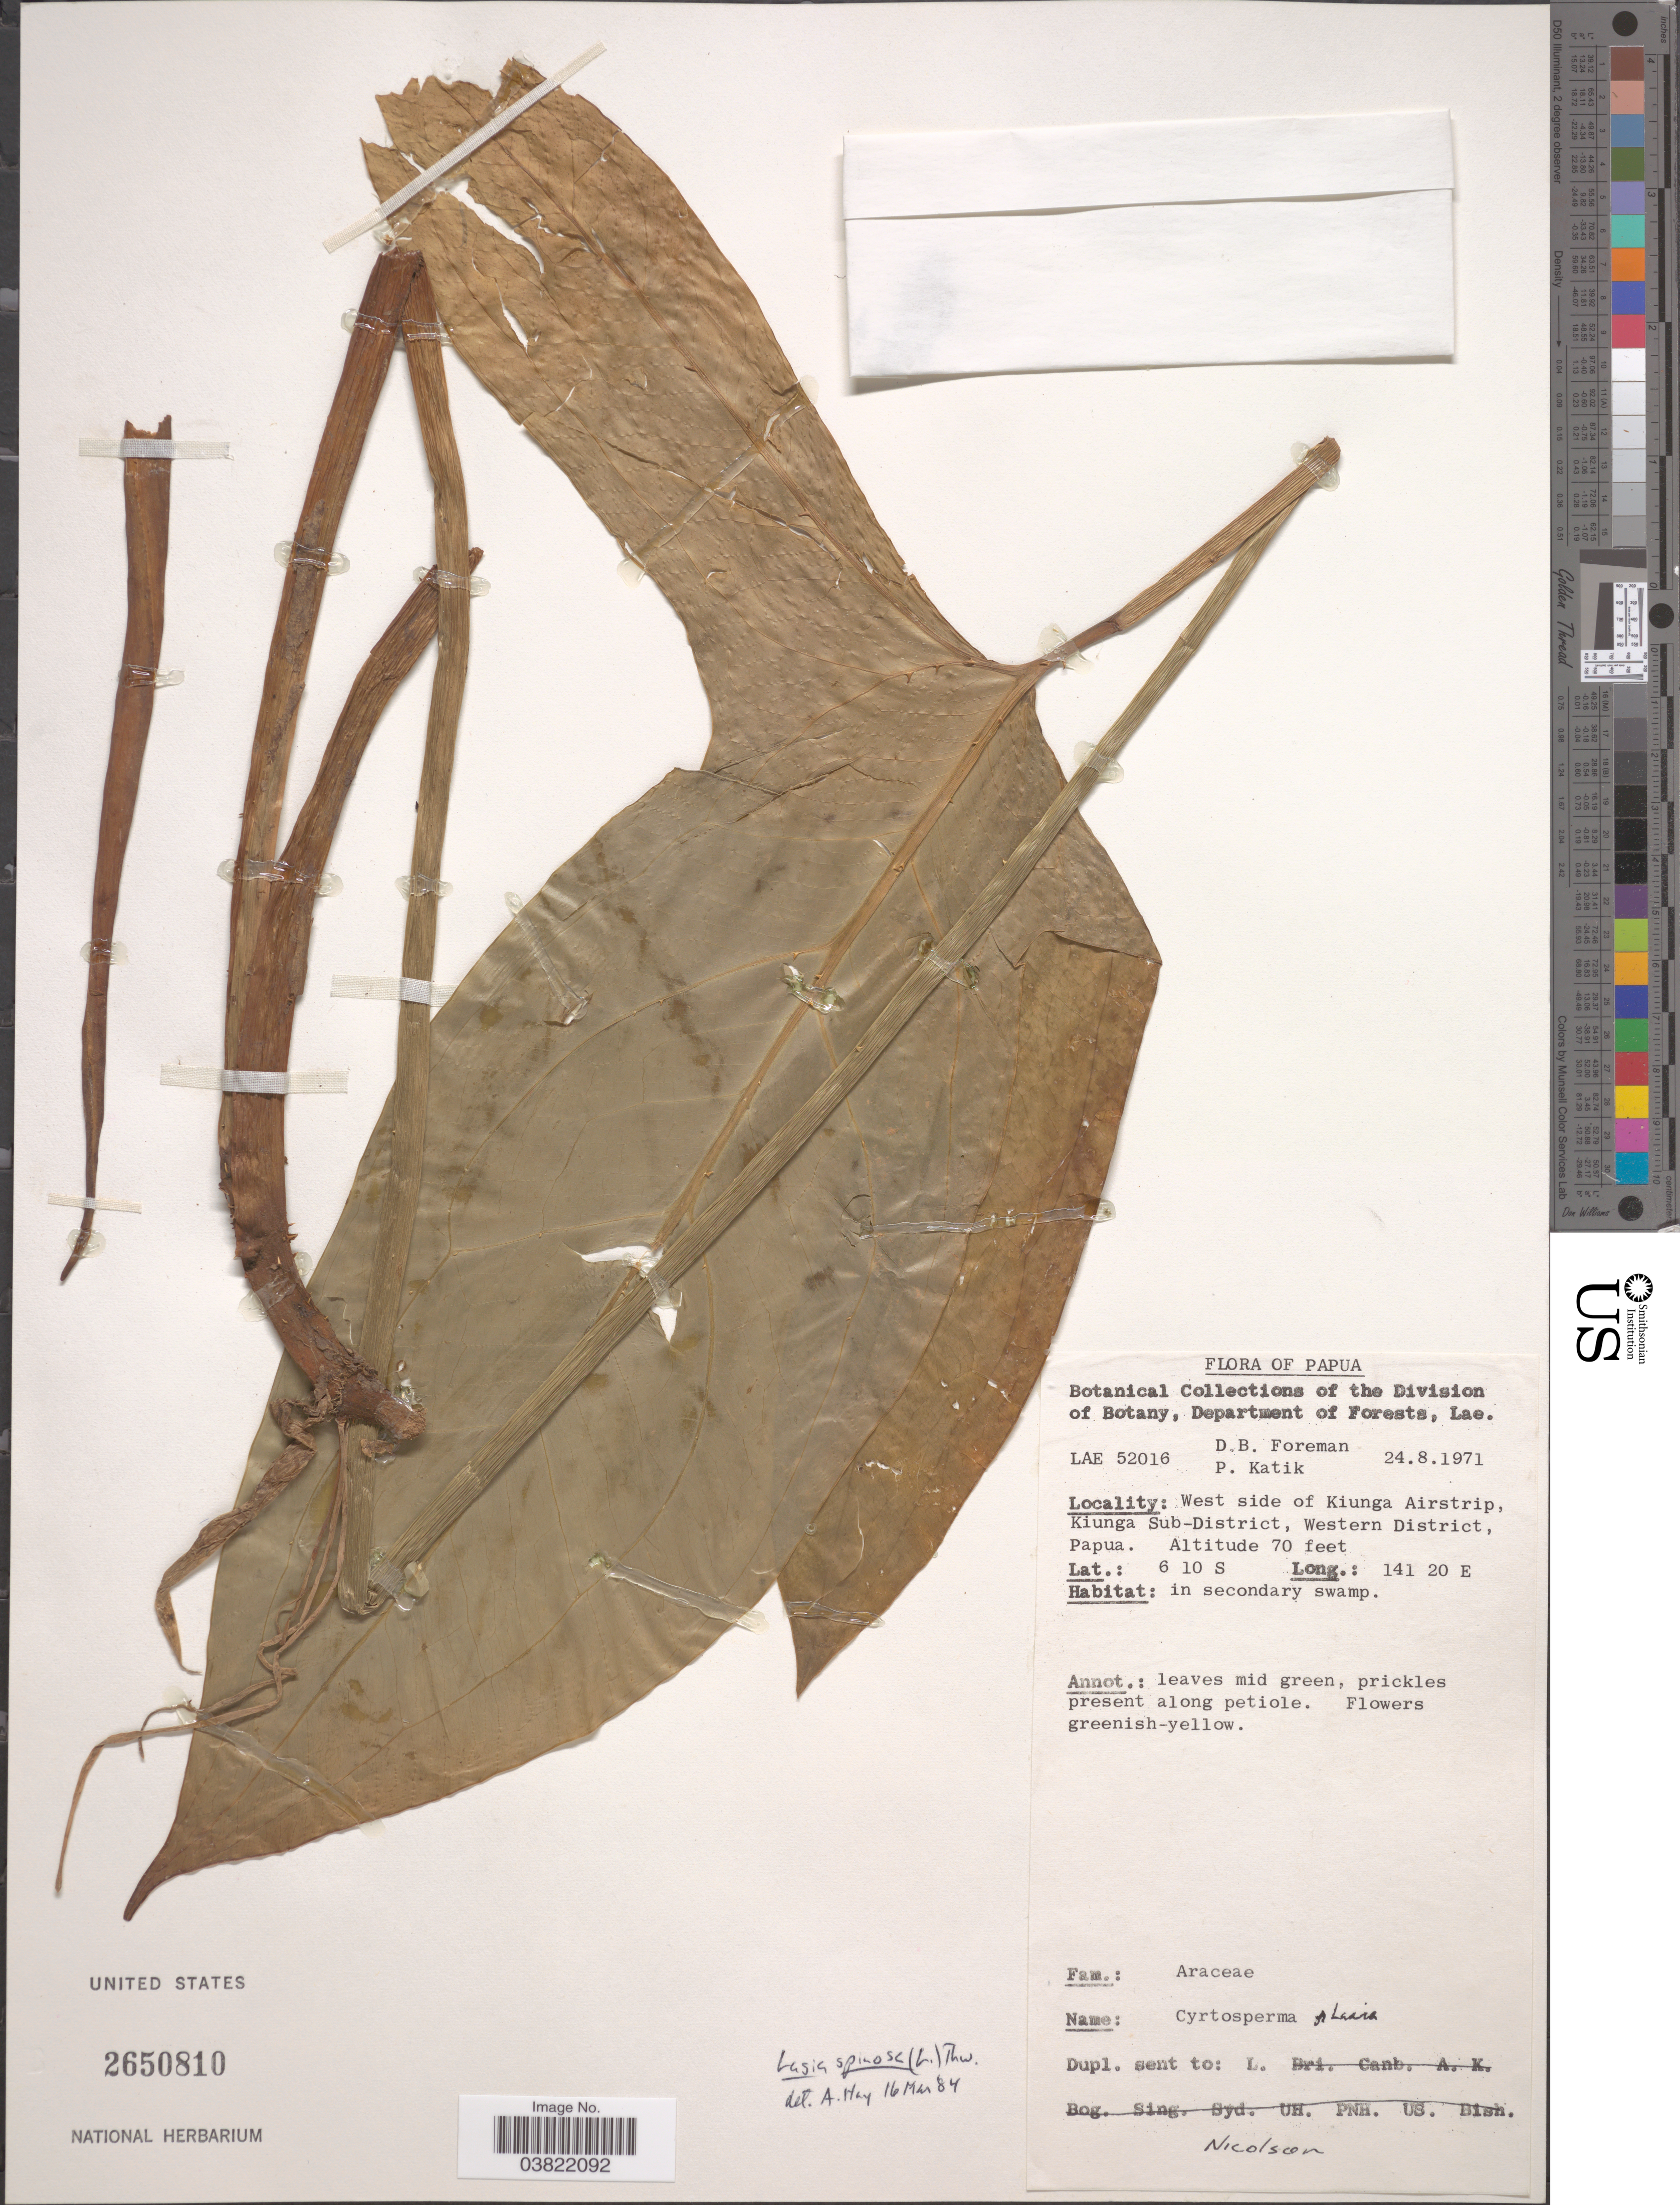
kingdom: Plantae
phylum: Tracheophyta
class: Liliopsida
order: Alismatales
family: Araceae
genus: Lasia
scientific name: Lasia spinosa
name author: (L.) Thwaites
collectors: D. Foreman & P. Katik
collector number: LAE52016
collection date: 1971-08-24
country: Papua New Guinea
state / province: Manus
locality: Papua. West side of Kiunga Airstrip, Kiunga Sub-District, Western District, Papua.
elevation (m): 21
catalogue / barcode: US 2650810